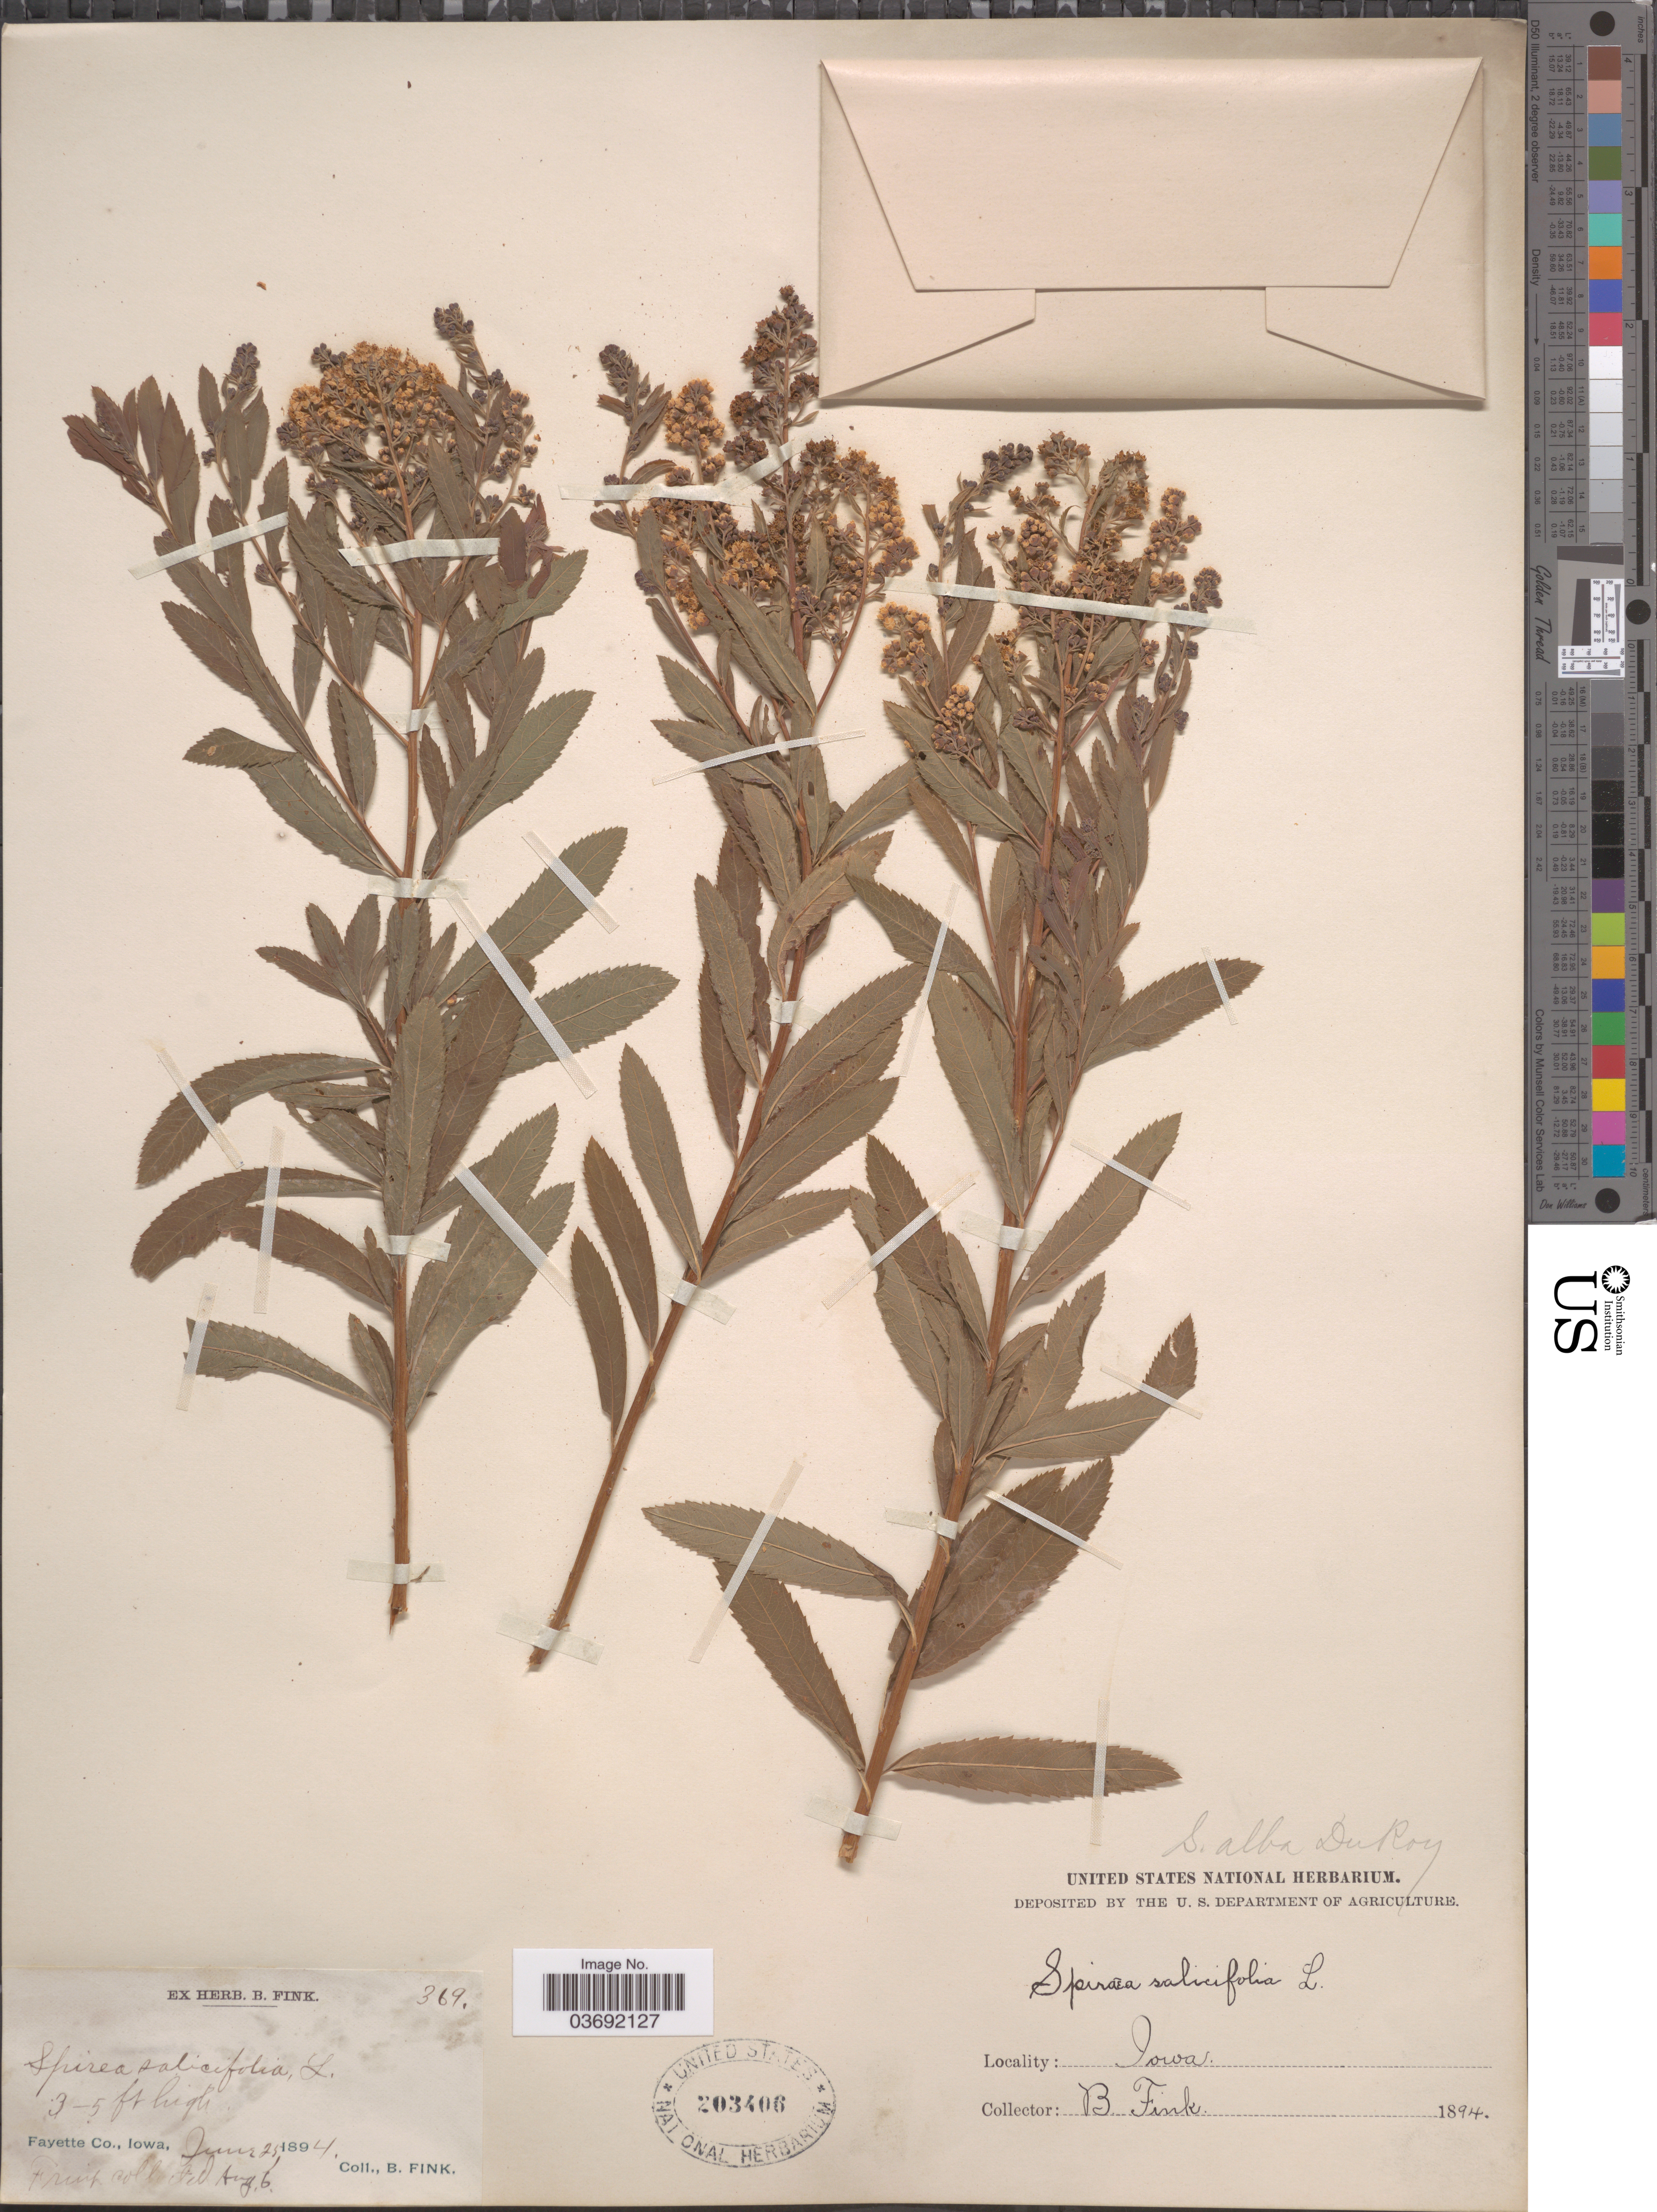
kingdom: Plantae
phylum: Tracheophyta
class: Magnoliopsida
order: Rosales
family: Rosaceae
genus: Spiraea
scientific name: Spiraea alba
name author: Du Roi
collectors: B. Fink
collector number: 369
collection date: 1894-06-25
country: United States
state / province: Iowa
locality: Fayette Co.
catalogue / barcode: US 203406